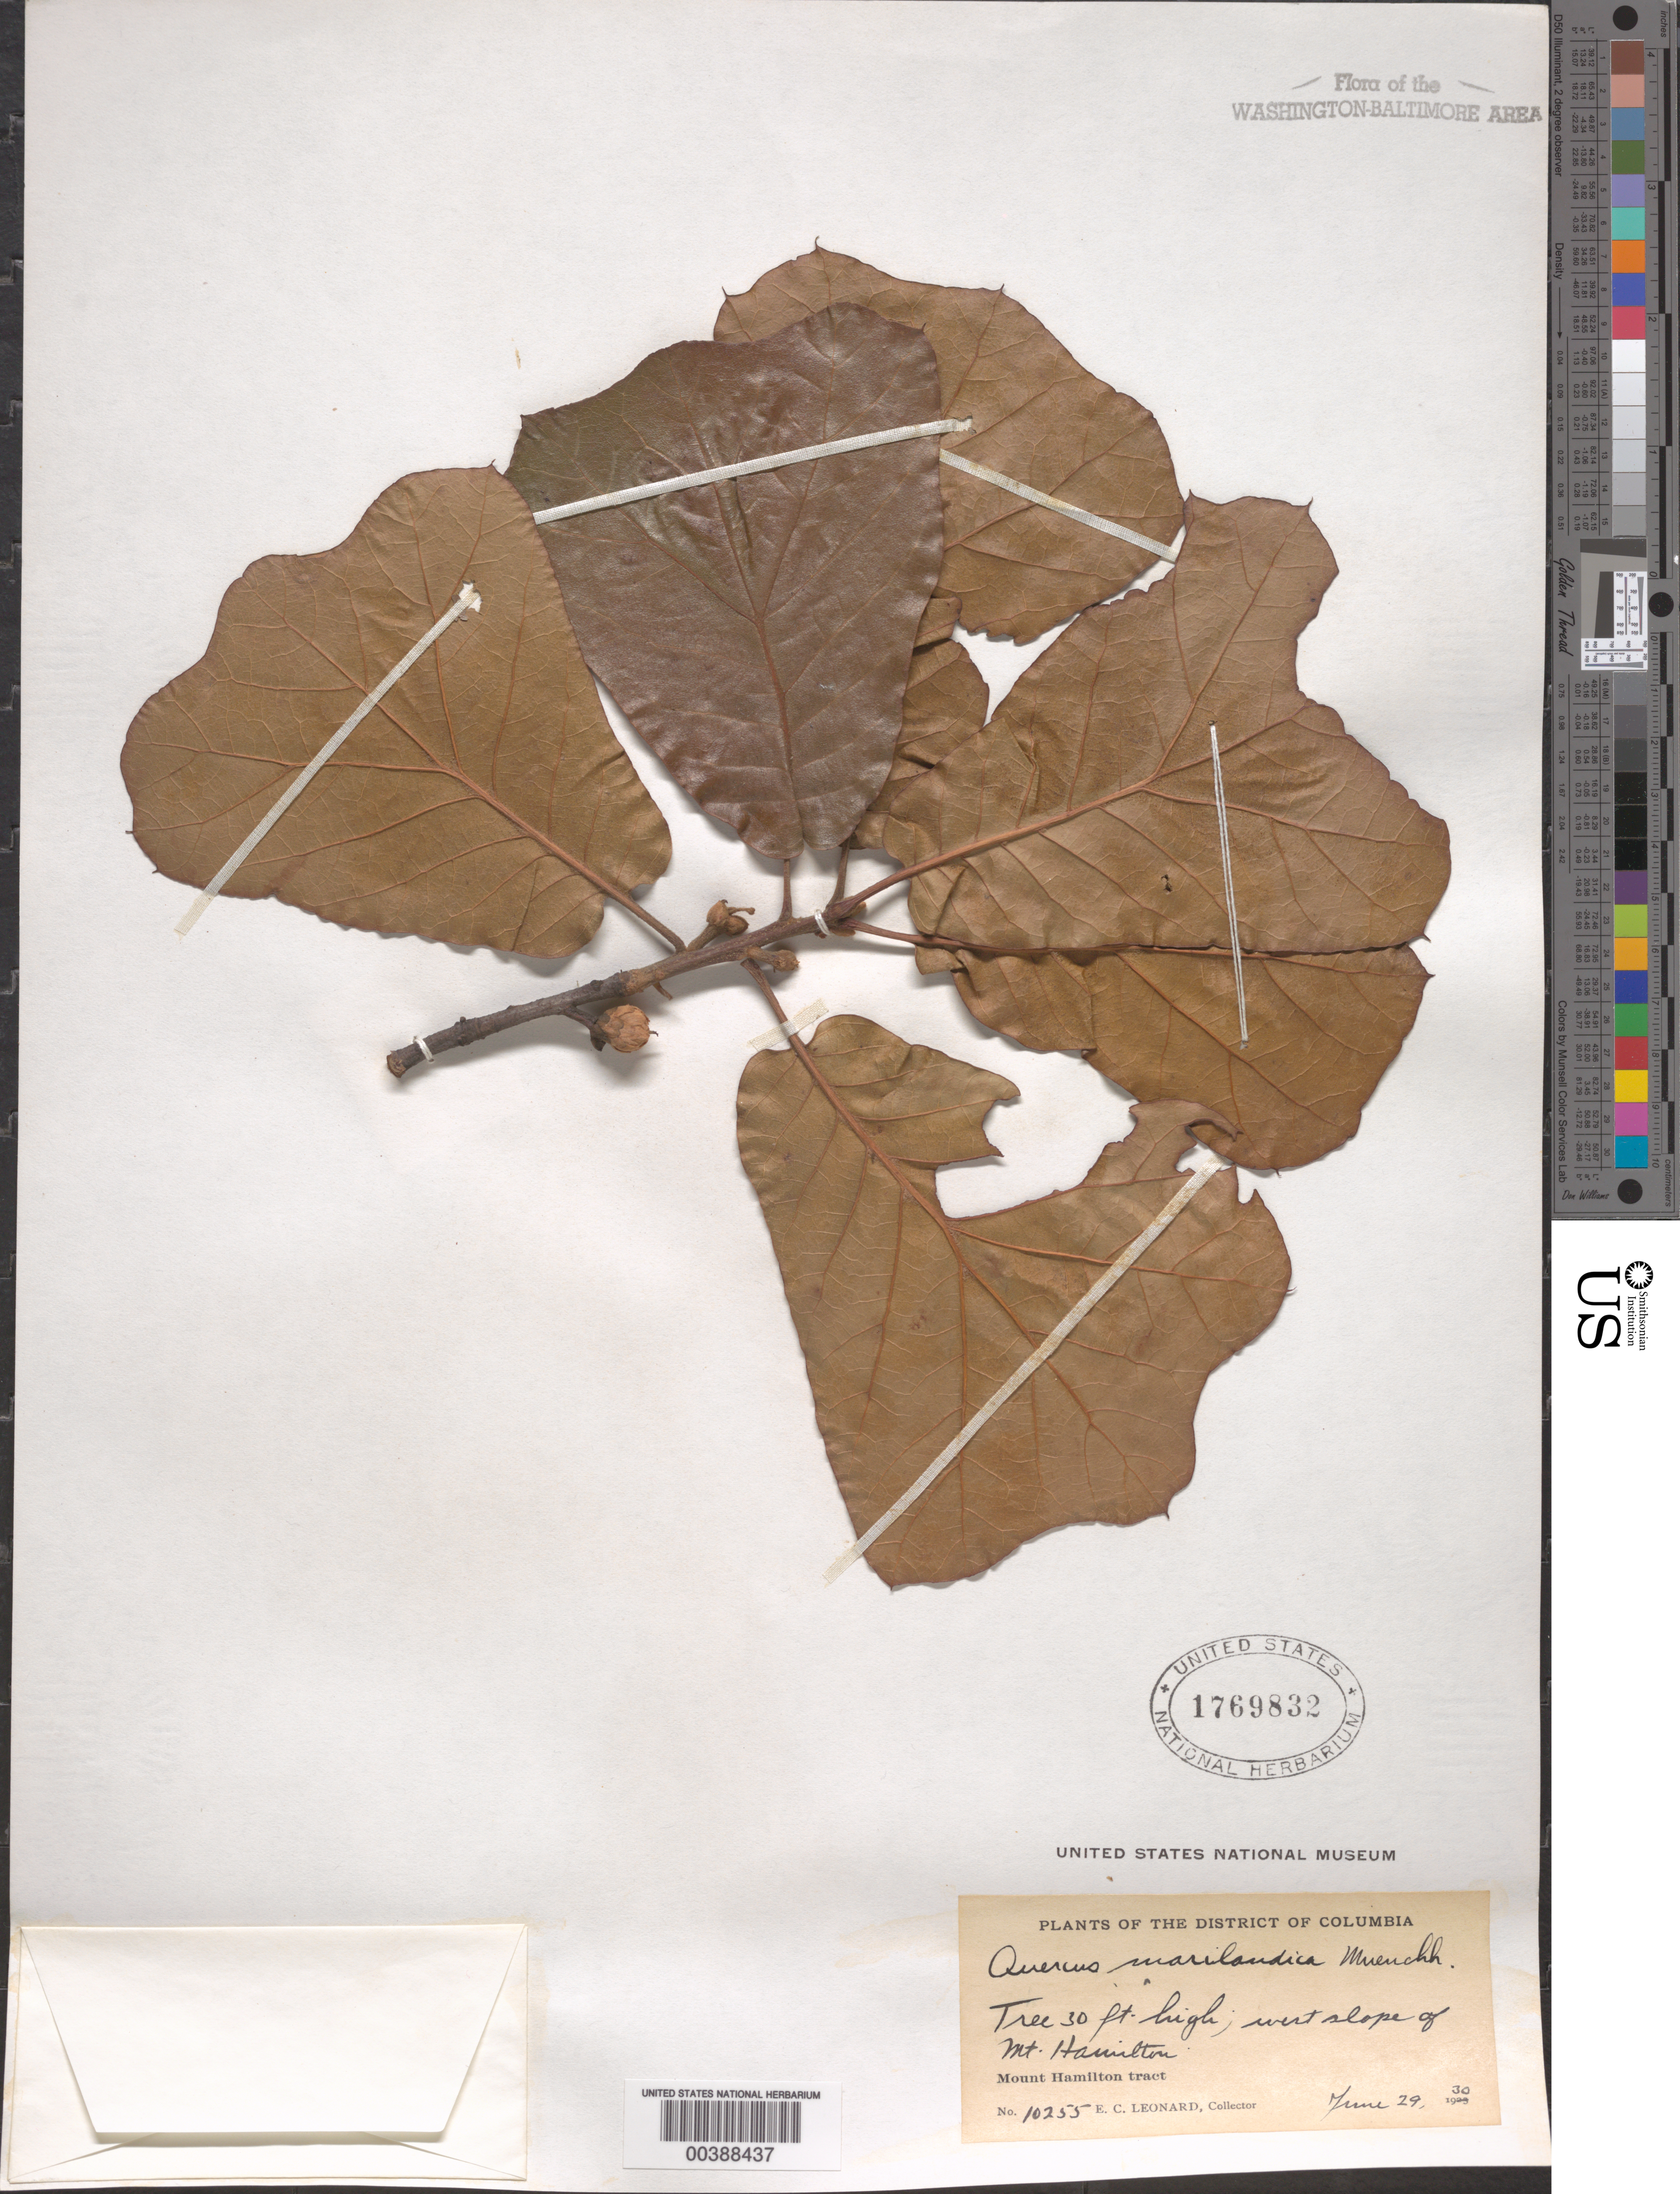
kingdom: Plantae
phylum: Tracheophyta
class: Magnoliopsida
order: Fagales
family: Fagaceae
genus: Quercus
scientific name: Quercus marilandica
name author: (L.) Münchh.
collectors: E. C. Leonard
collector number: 10255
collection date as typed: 29 Jun 1930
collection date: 1930-06-29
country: United States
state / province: District of Columbia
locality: Mount Hamilton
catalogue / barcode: US 1769832